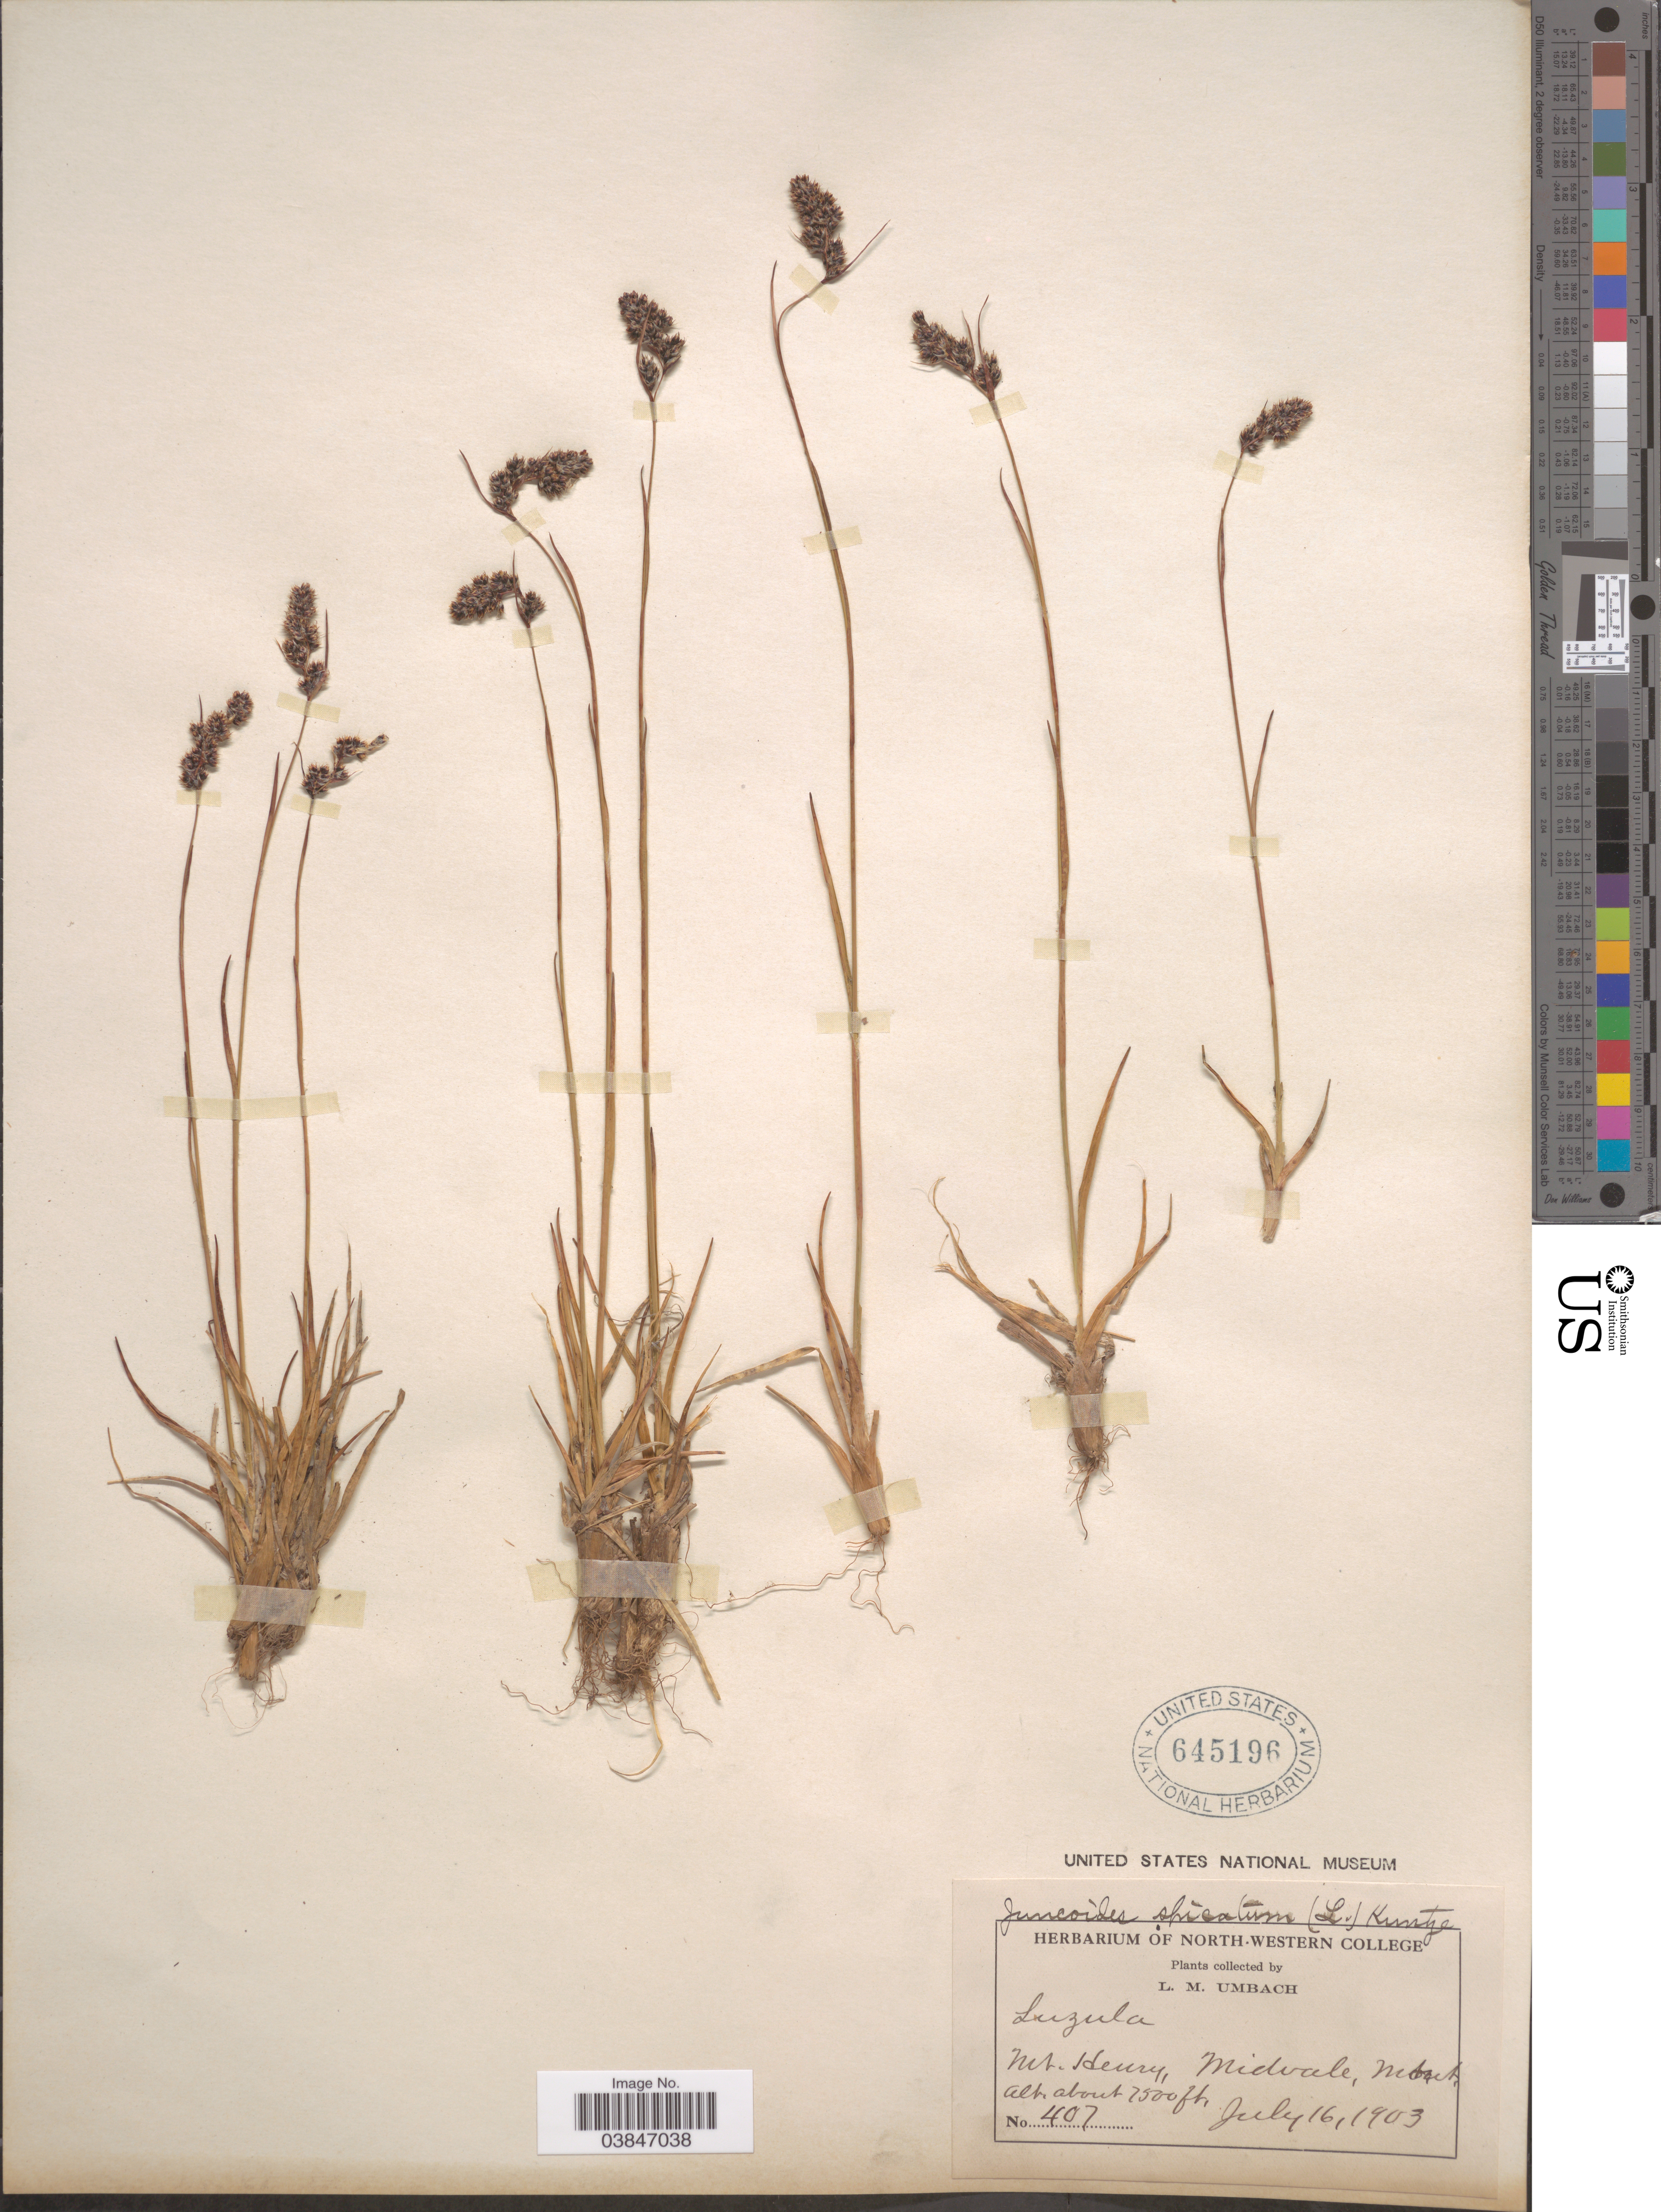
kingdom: Plantae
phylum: Tracheophyta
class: Liliopsida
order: Poales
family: Juncaceae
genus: Luzula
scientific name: Luzula spicata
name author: (L.) DC.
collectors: L. M. Umbach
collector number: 407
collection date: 1903-07-16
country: United States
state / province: Montana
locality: Mt. Henry, Midvale.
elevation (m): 2286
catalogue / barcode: US 645196